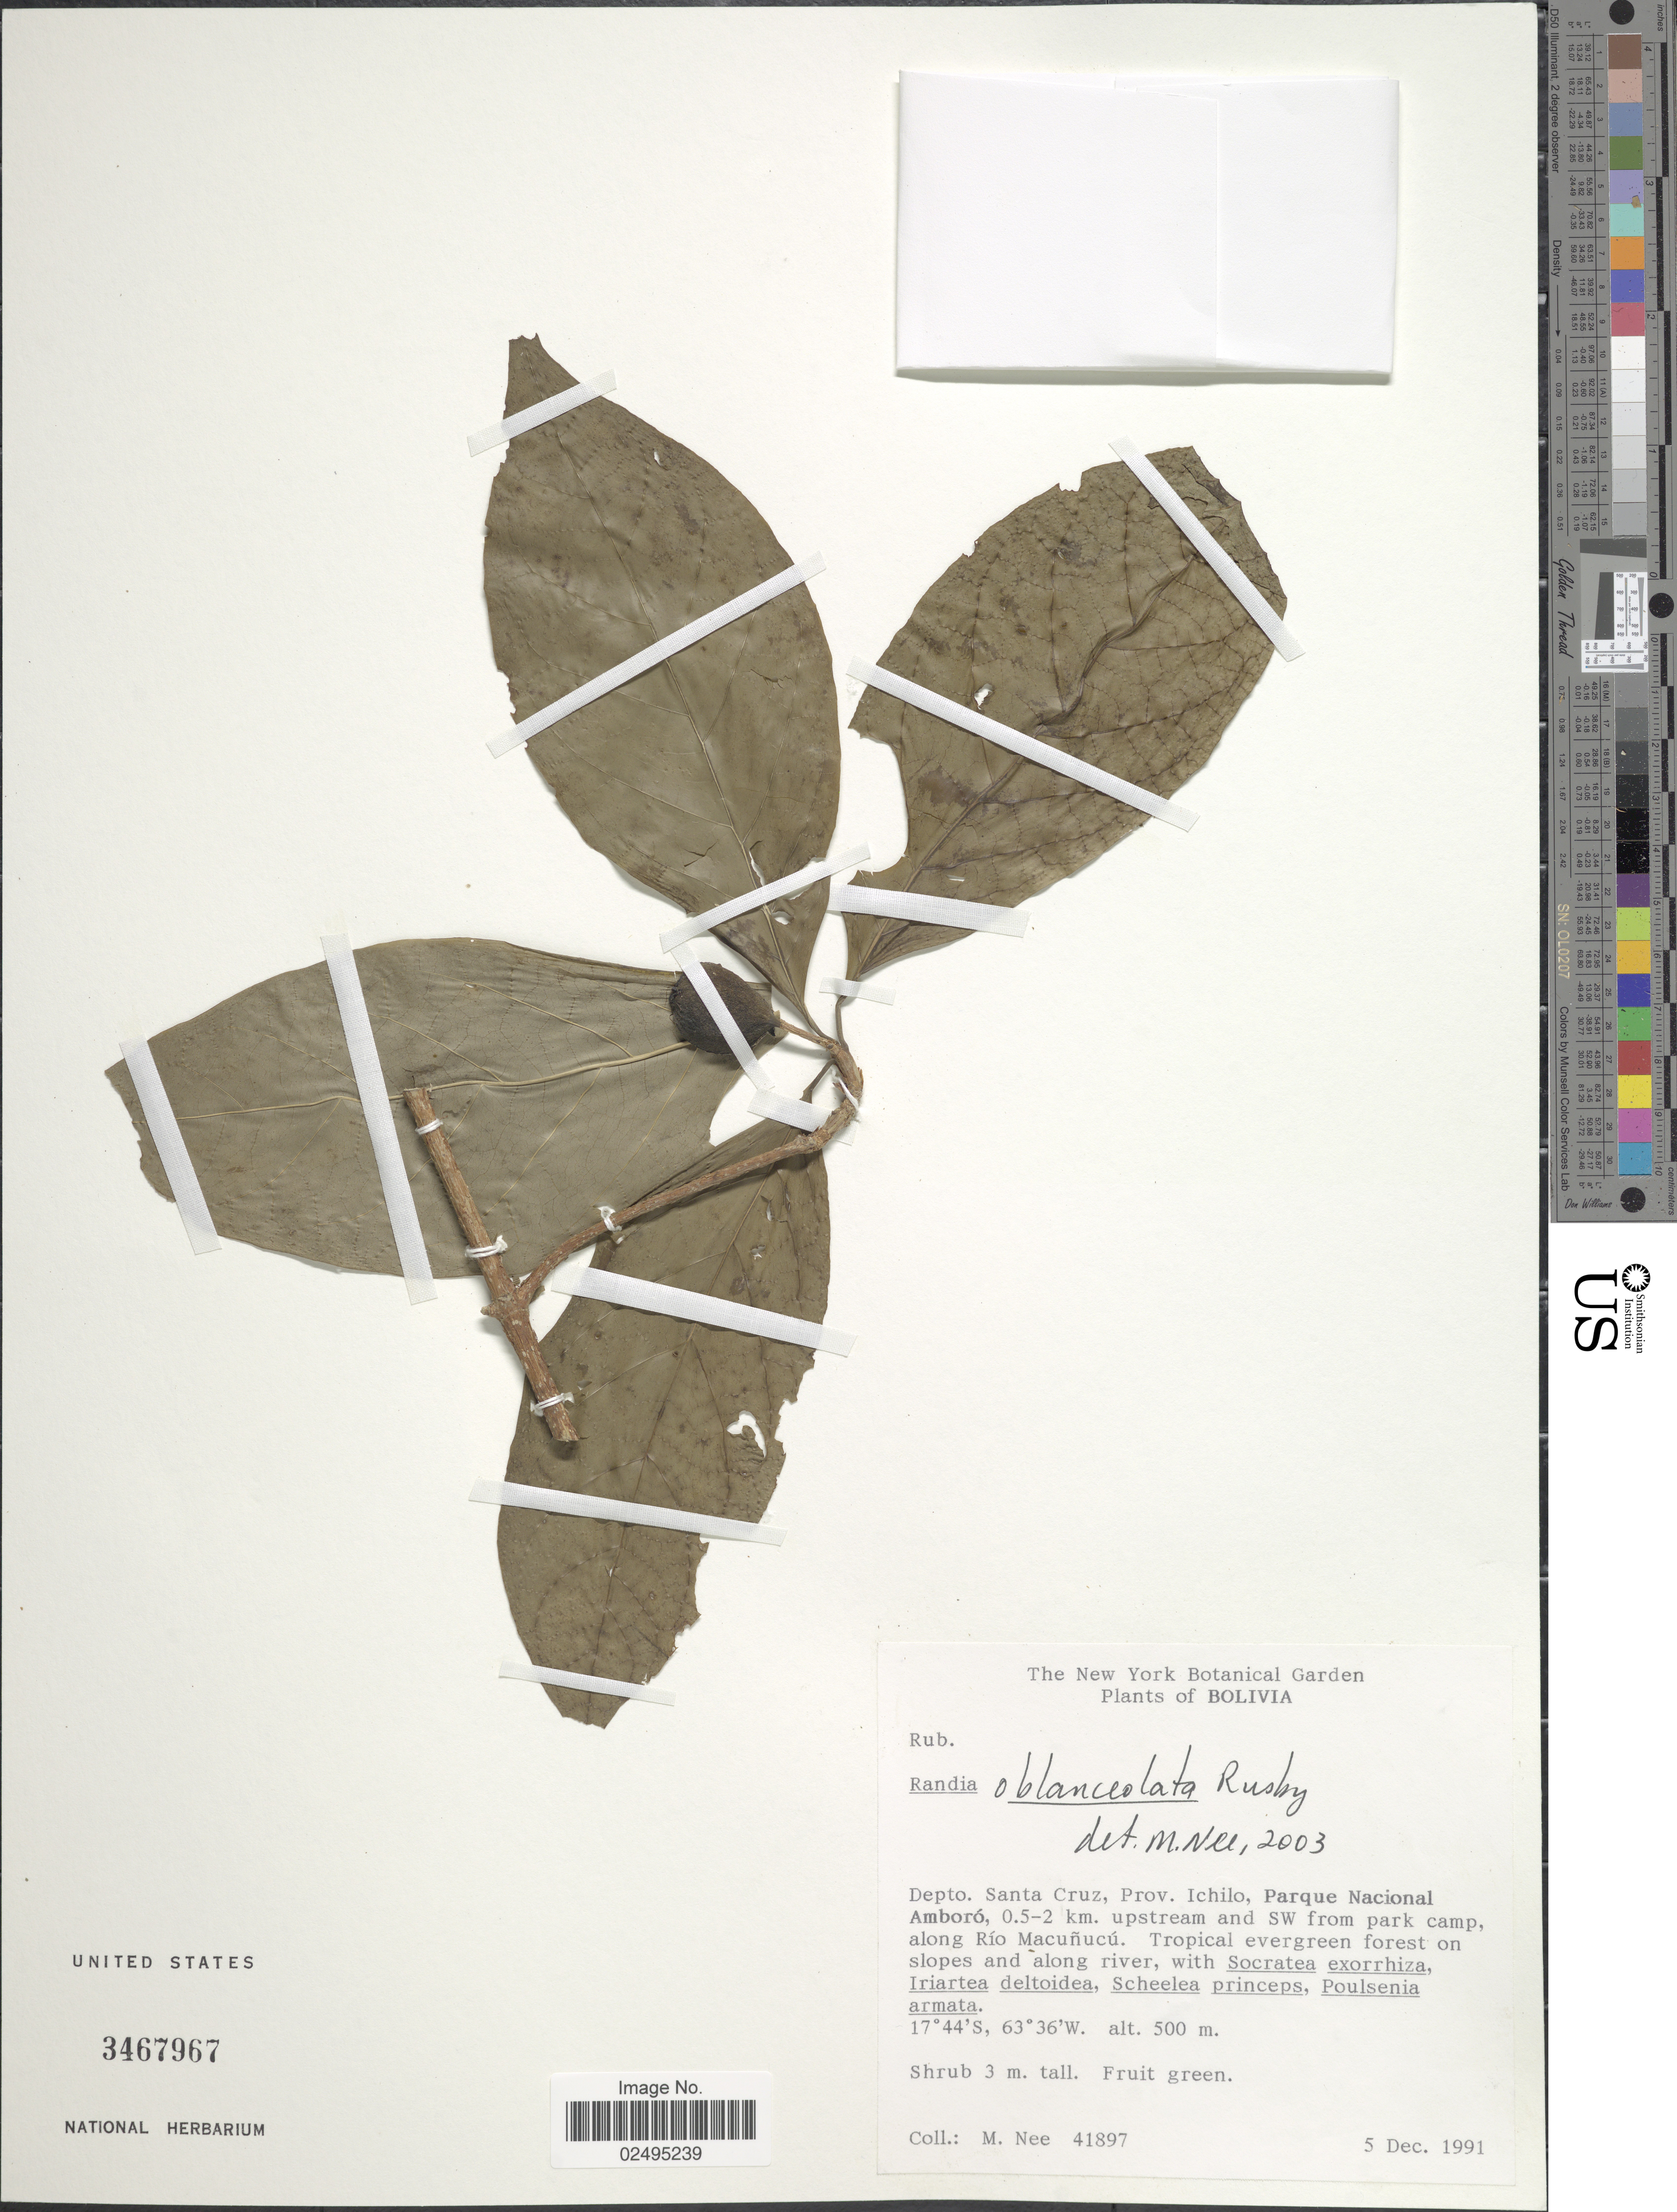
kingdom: Plantae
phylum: Tracheophyta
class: Magnoliopsida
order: Gentianales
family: Rubiaceae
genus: Randia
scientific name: Randia oblanceolata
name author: Rusby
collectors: M. Nee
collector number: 41897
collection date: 1991-12-05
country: Bolivia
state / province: Santa Cruz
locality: Depto. Santa Cruz, Prov. Inchilo, Parque Nacional Amboro, 0.5-2 km upstream and SW from Park Camp, along Rio Macunucu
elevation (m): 500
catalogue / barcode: US 3467967